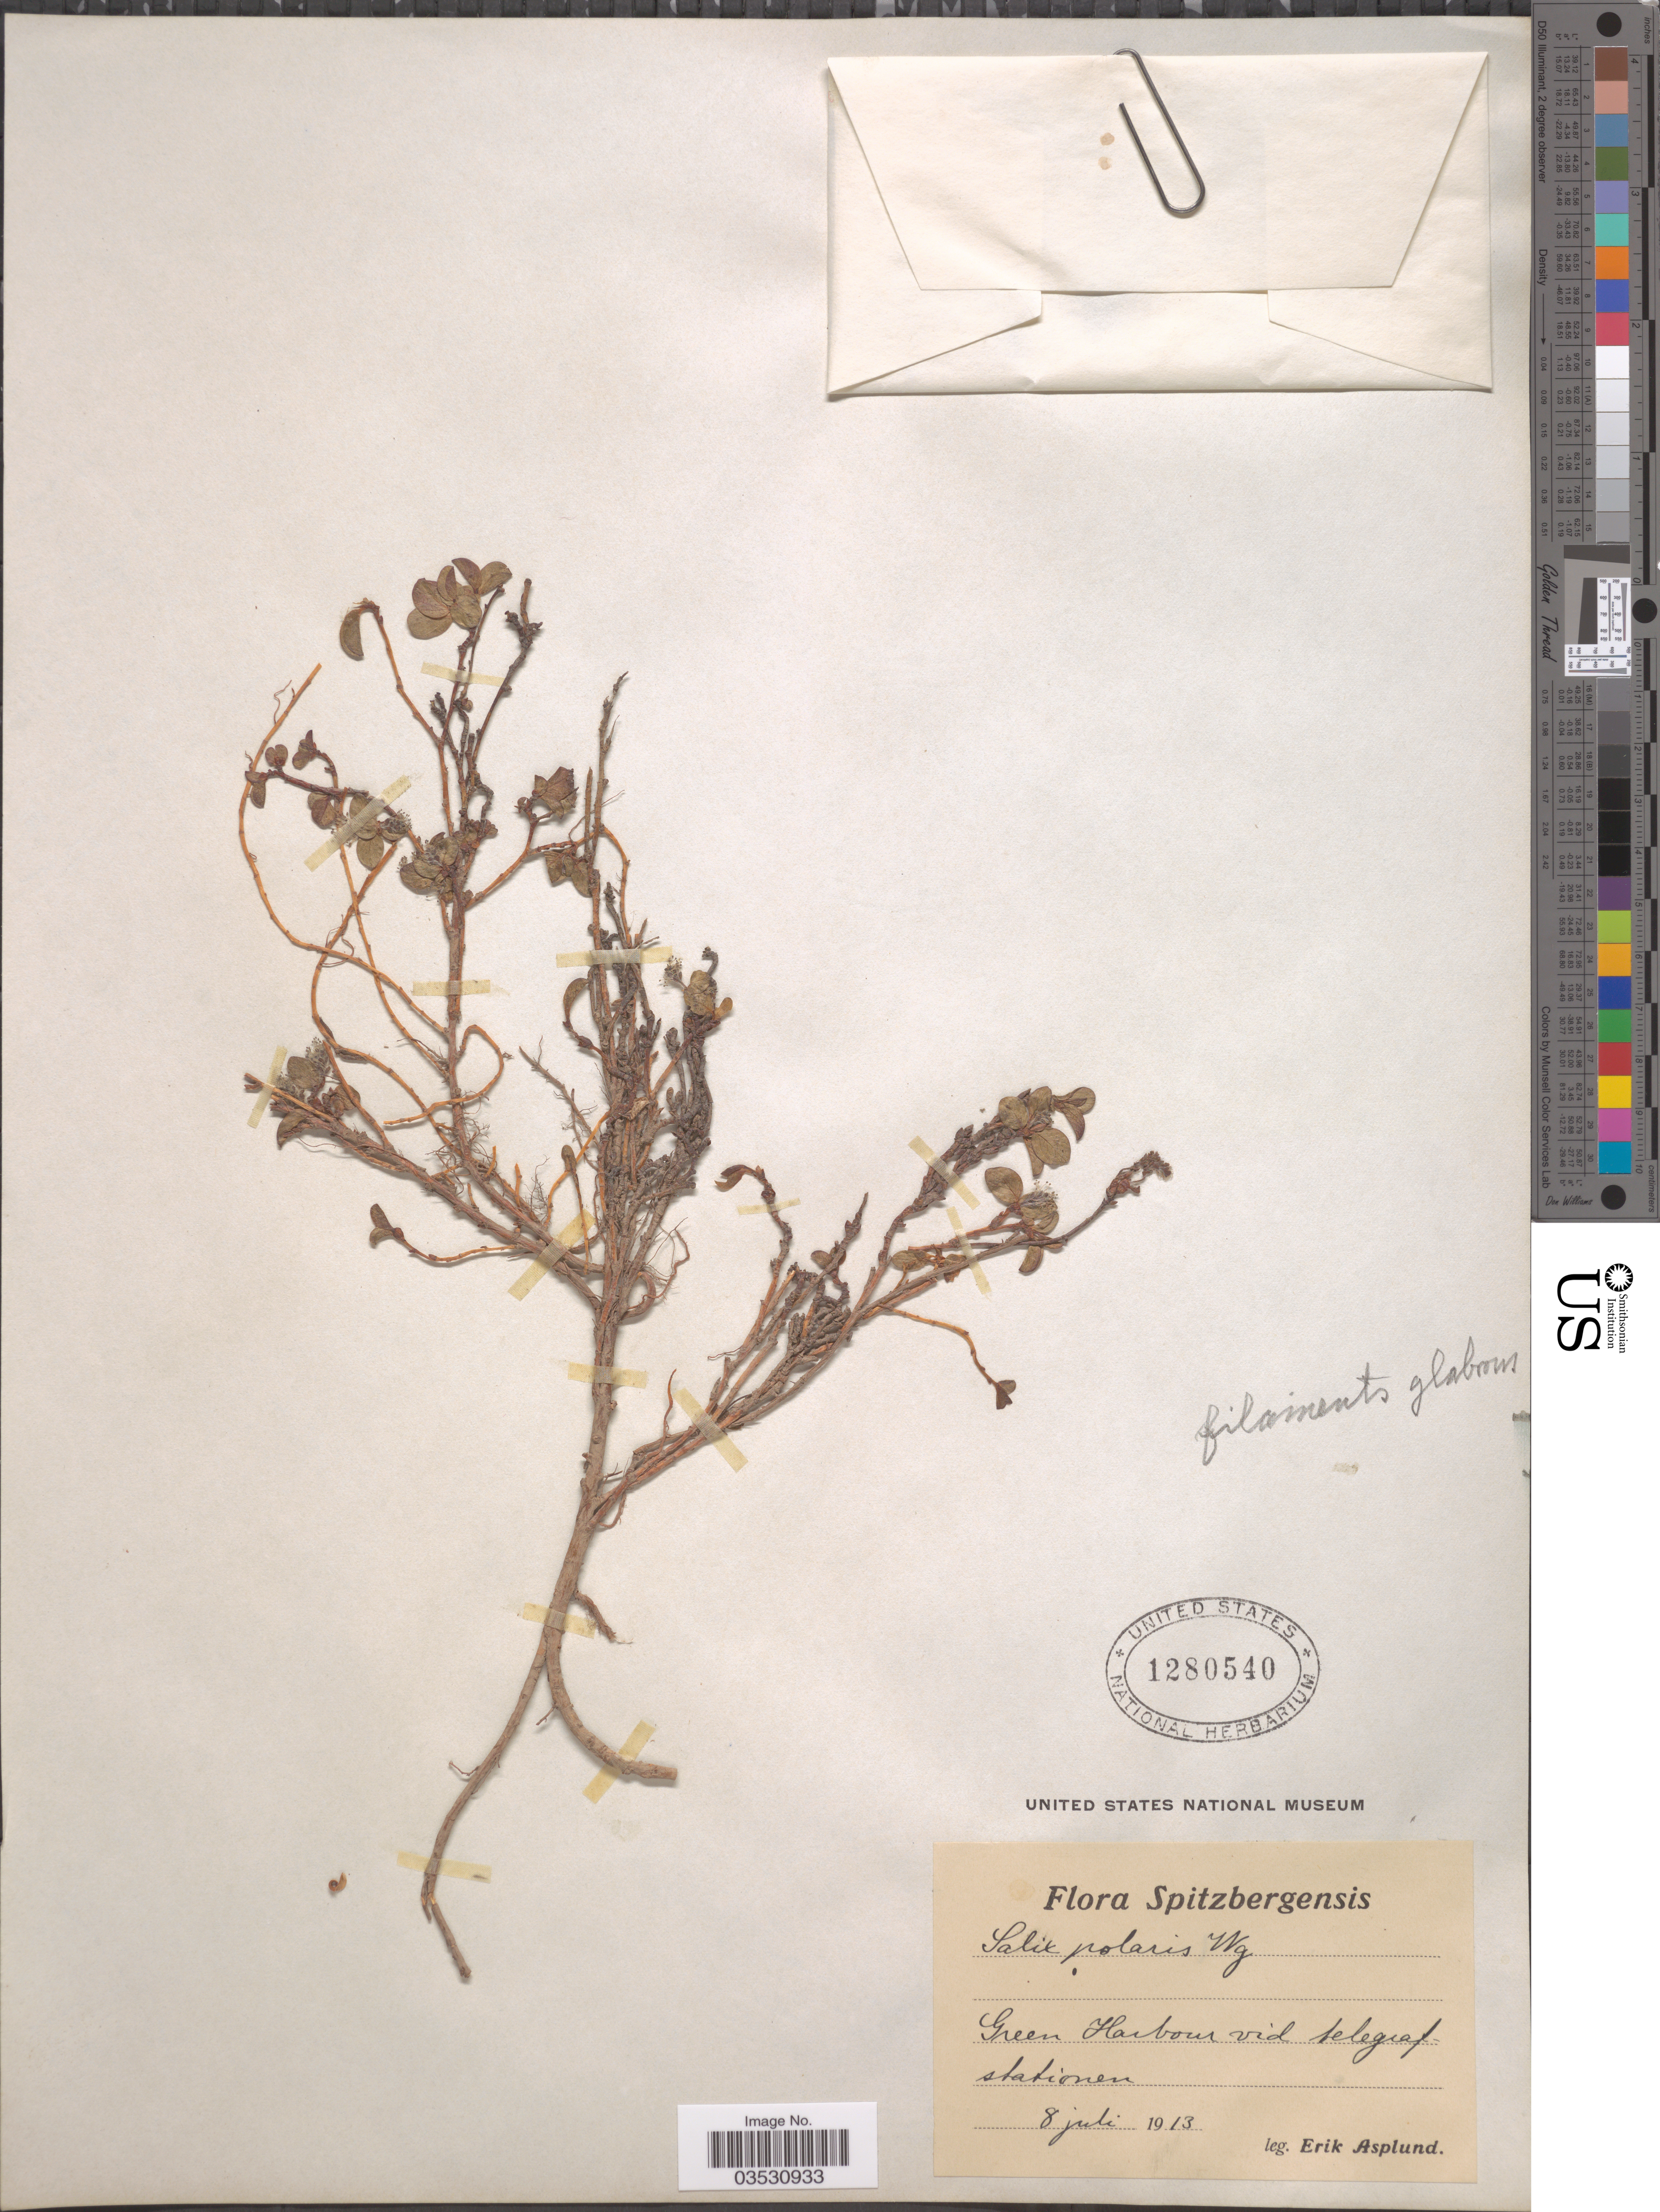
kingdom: Plantae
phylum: Tracheophyta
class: Magnoliopsida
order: Malpighiales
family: Salicaceae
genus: Salix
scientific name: Salix polaris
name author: Wahlenb.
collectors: E. Asplund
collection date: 1913-07-08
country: Norway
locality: Spitzbergensis. Green Harbour vid telegrafstationen.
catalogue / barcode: US 1280540